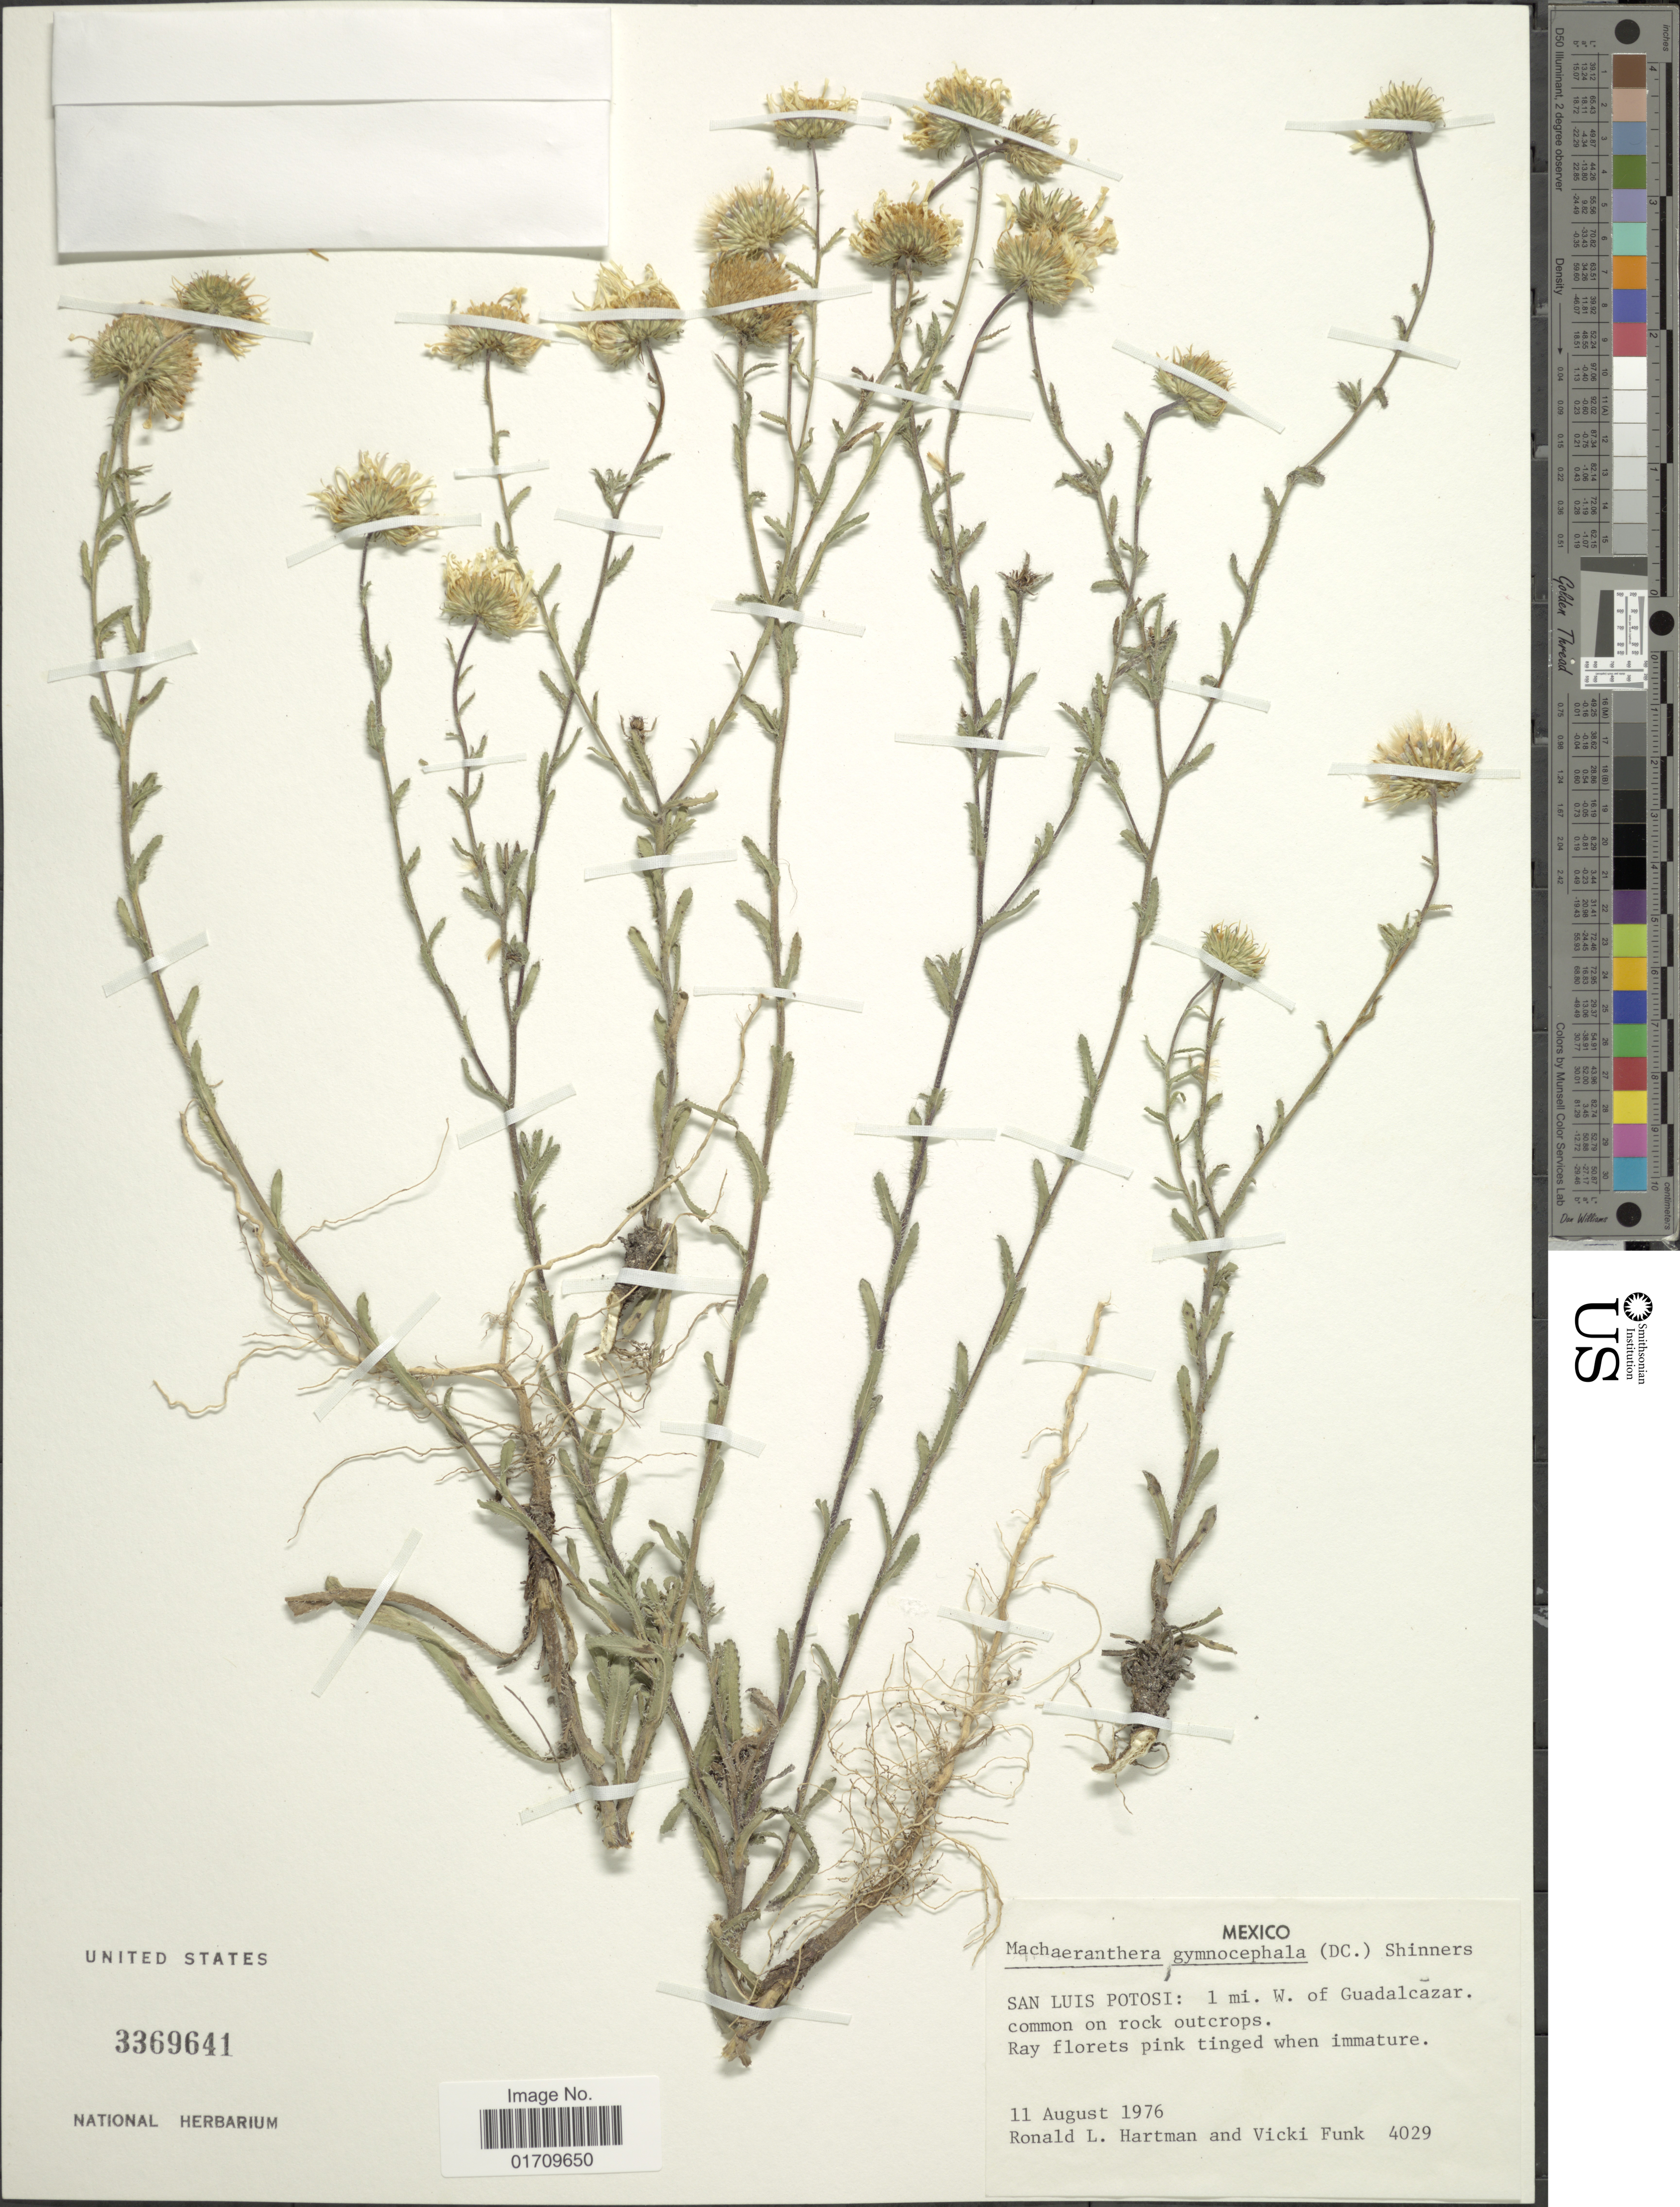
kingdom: Plantae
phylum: Tracheophyta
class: Magnoliopsida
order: Asterales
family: Asteraceae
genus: Machaeranthera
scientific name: Machaeranthera gymnocephala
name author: (DC.) Shinners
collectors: R. Hartman & V. Funk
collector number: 4029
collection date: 1976-08-11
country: Mexico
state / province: San Luis Potosí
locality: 1 mi. W. of Guadalcazar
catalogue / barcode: US 3369641